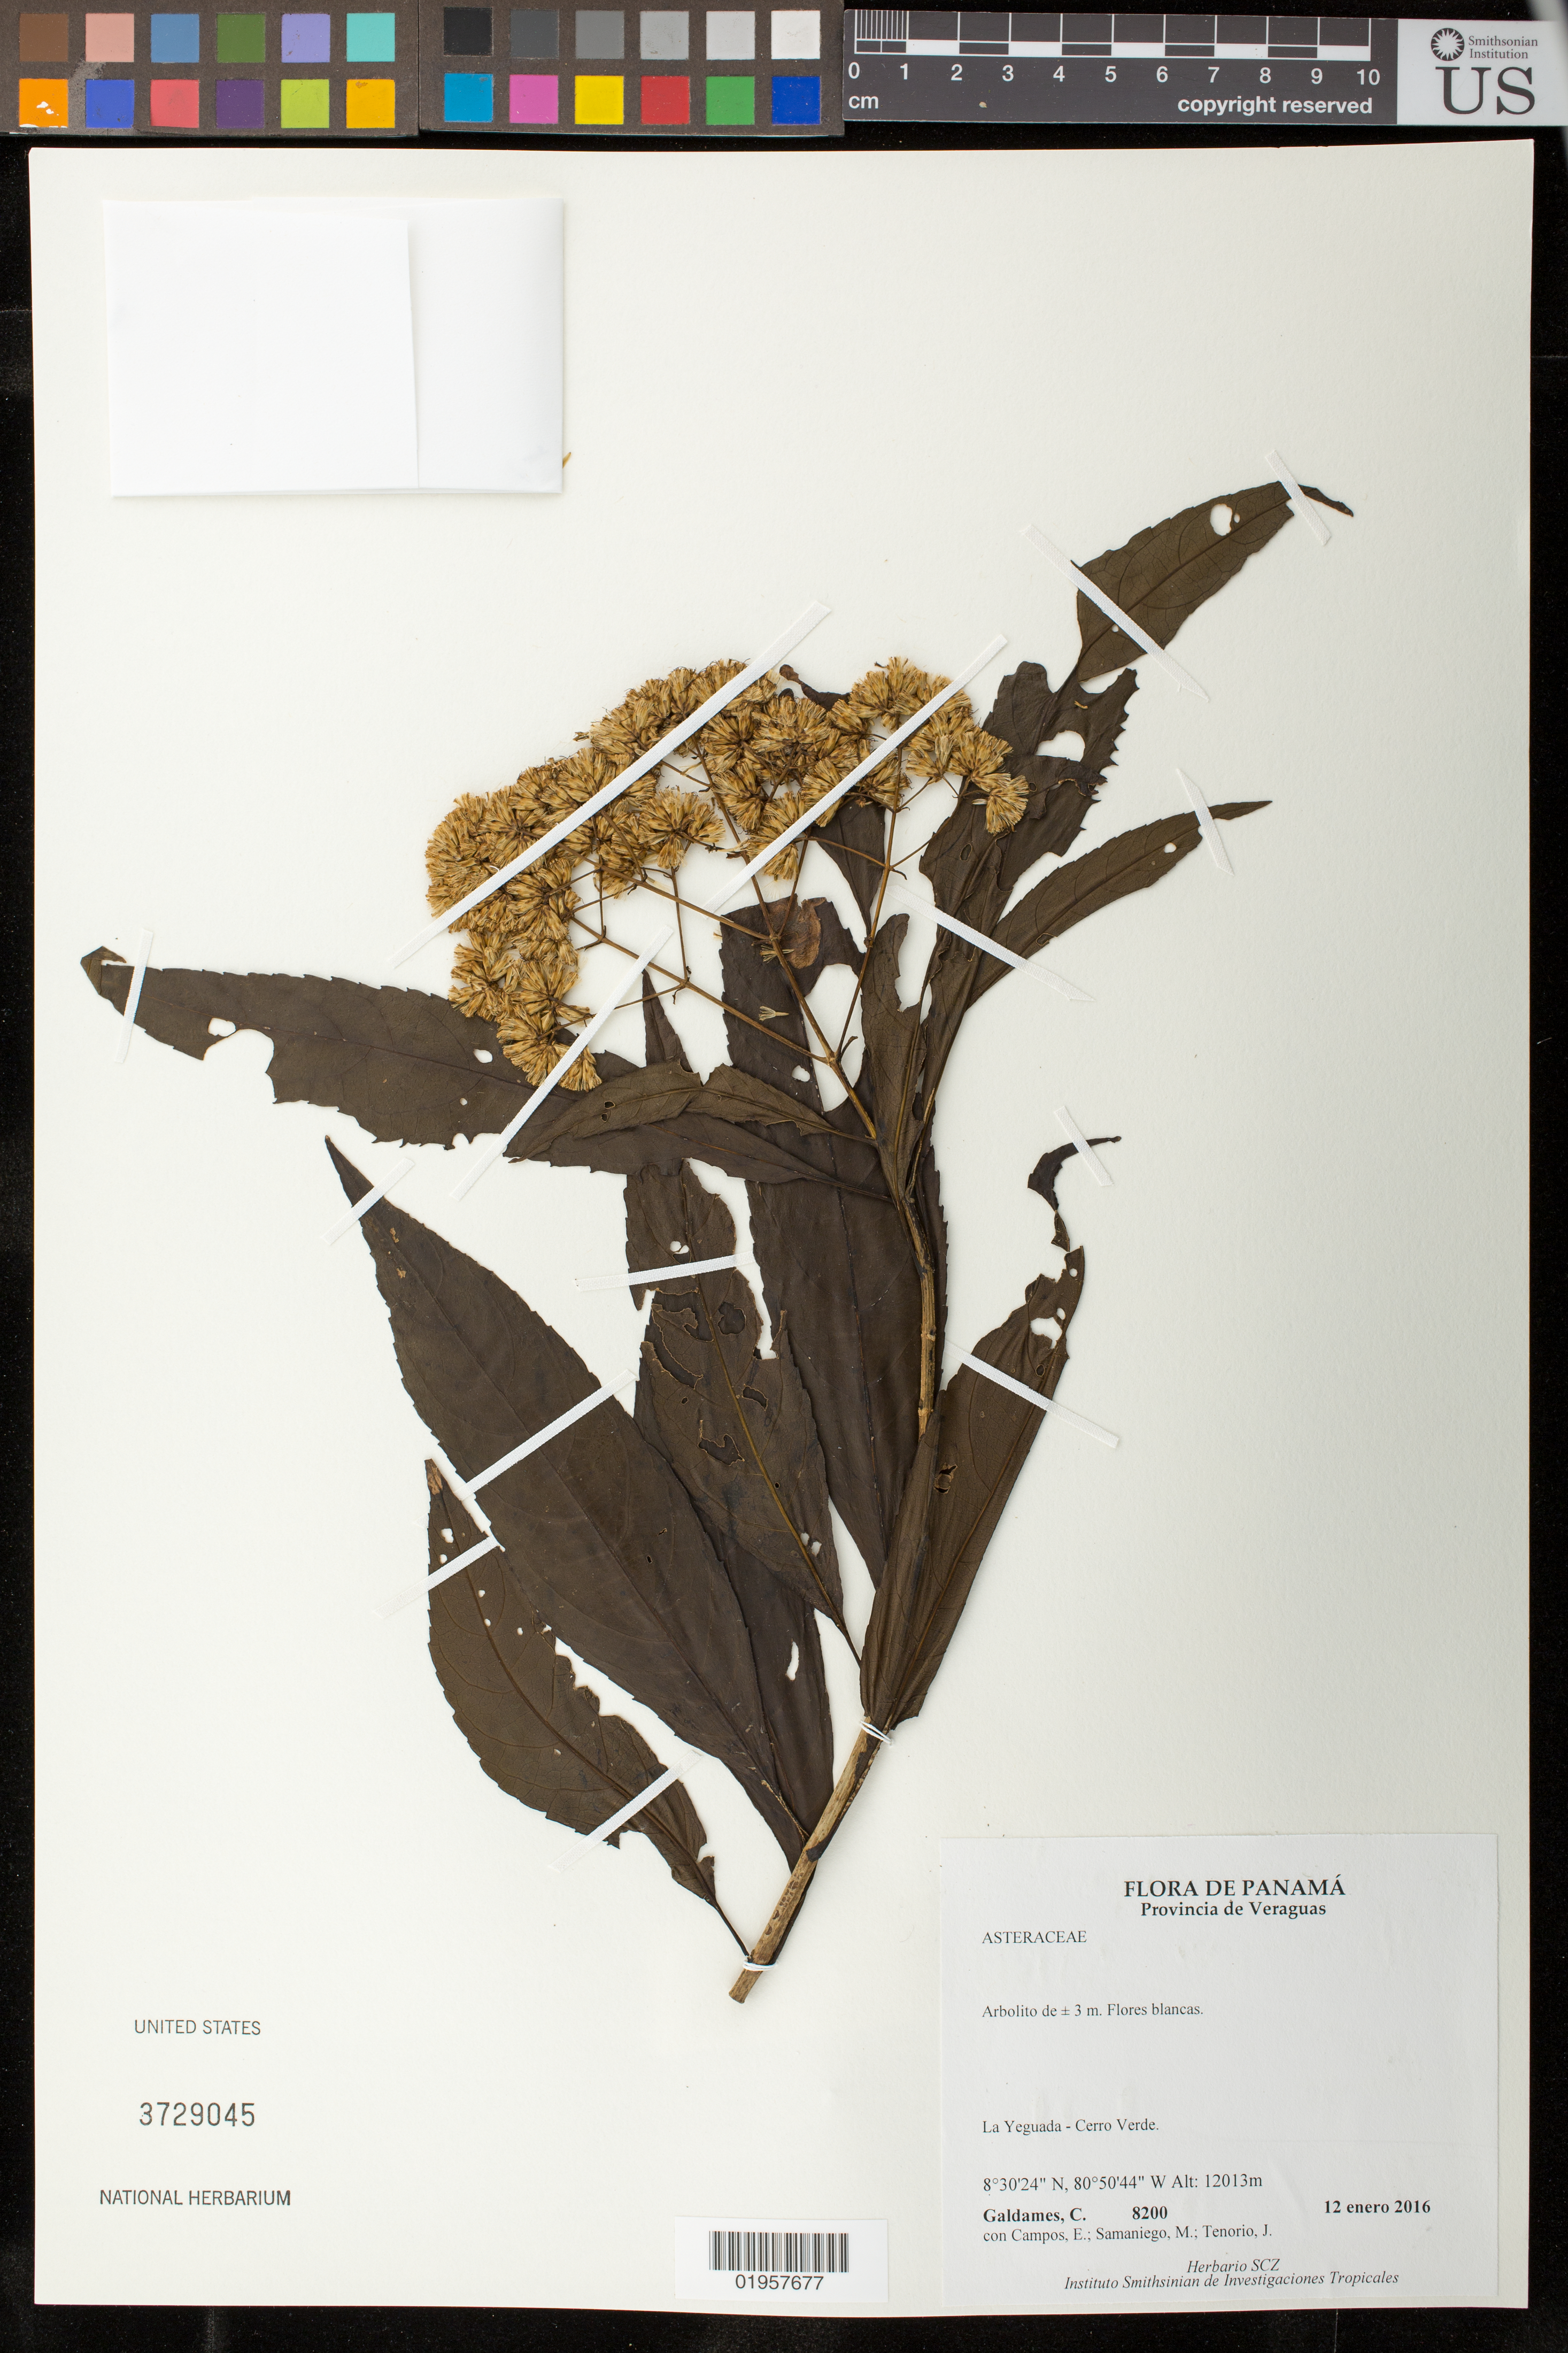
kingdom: Plantae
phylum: Tracheophyta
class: Magnoliopsida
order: Asterales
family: Asteraceae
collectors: C. Galdames, E. Campos, M. Samaniego & J. Tenorio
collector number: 8200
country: Panama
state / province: Veraguas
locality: La Yeguada - Cerro Verde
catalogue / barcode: US 3729045